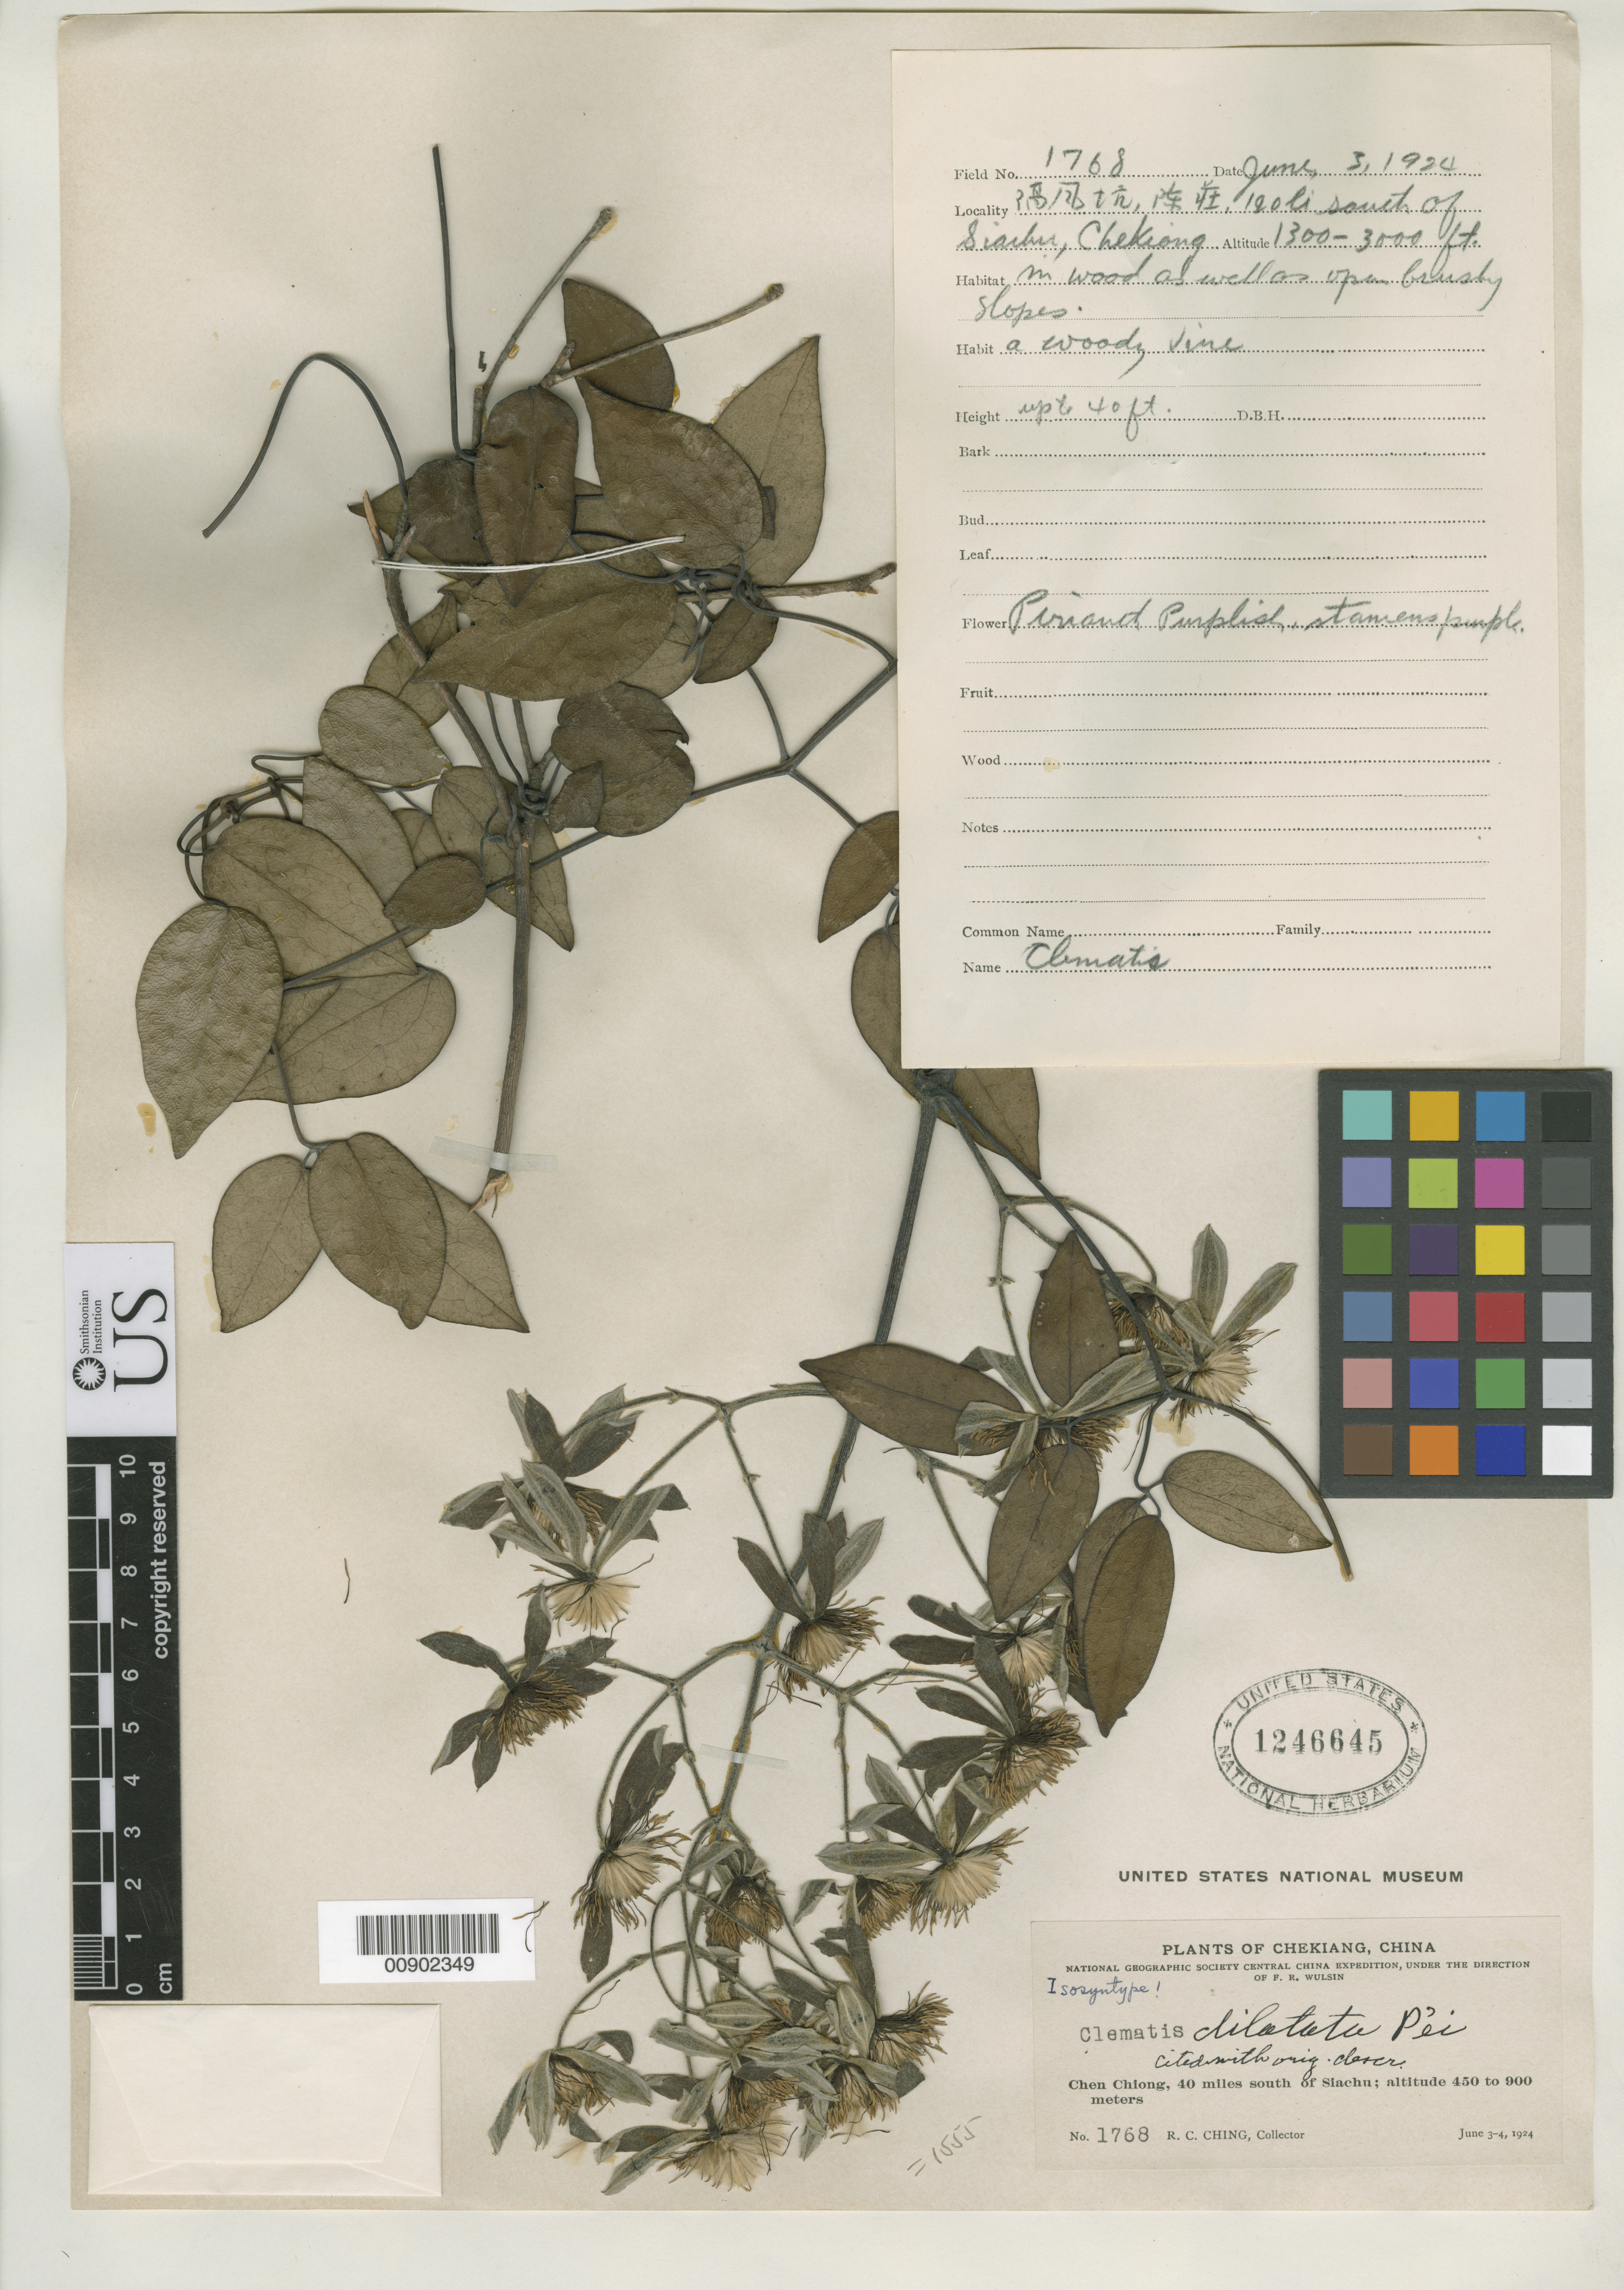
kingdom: Plantae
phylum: Tracheophyta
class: Magnoliopsida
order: Ranunculales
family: Ranunculaceae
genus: Clematis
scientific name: Clematis dilatata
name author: C. P'ei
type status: Isosyntype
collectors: R. C. Ching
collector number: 1768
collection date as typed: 03 Jun 1924 to 04 Jun 1924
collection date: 1924-06-03/1924-06-04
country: China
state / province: Zhejiang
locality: Chen Chiong, 40 miles south of Siachu.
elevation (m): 450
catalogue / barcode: US 1246645